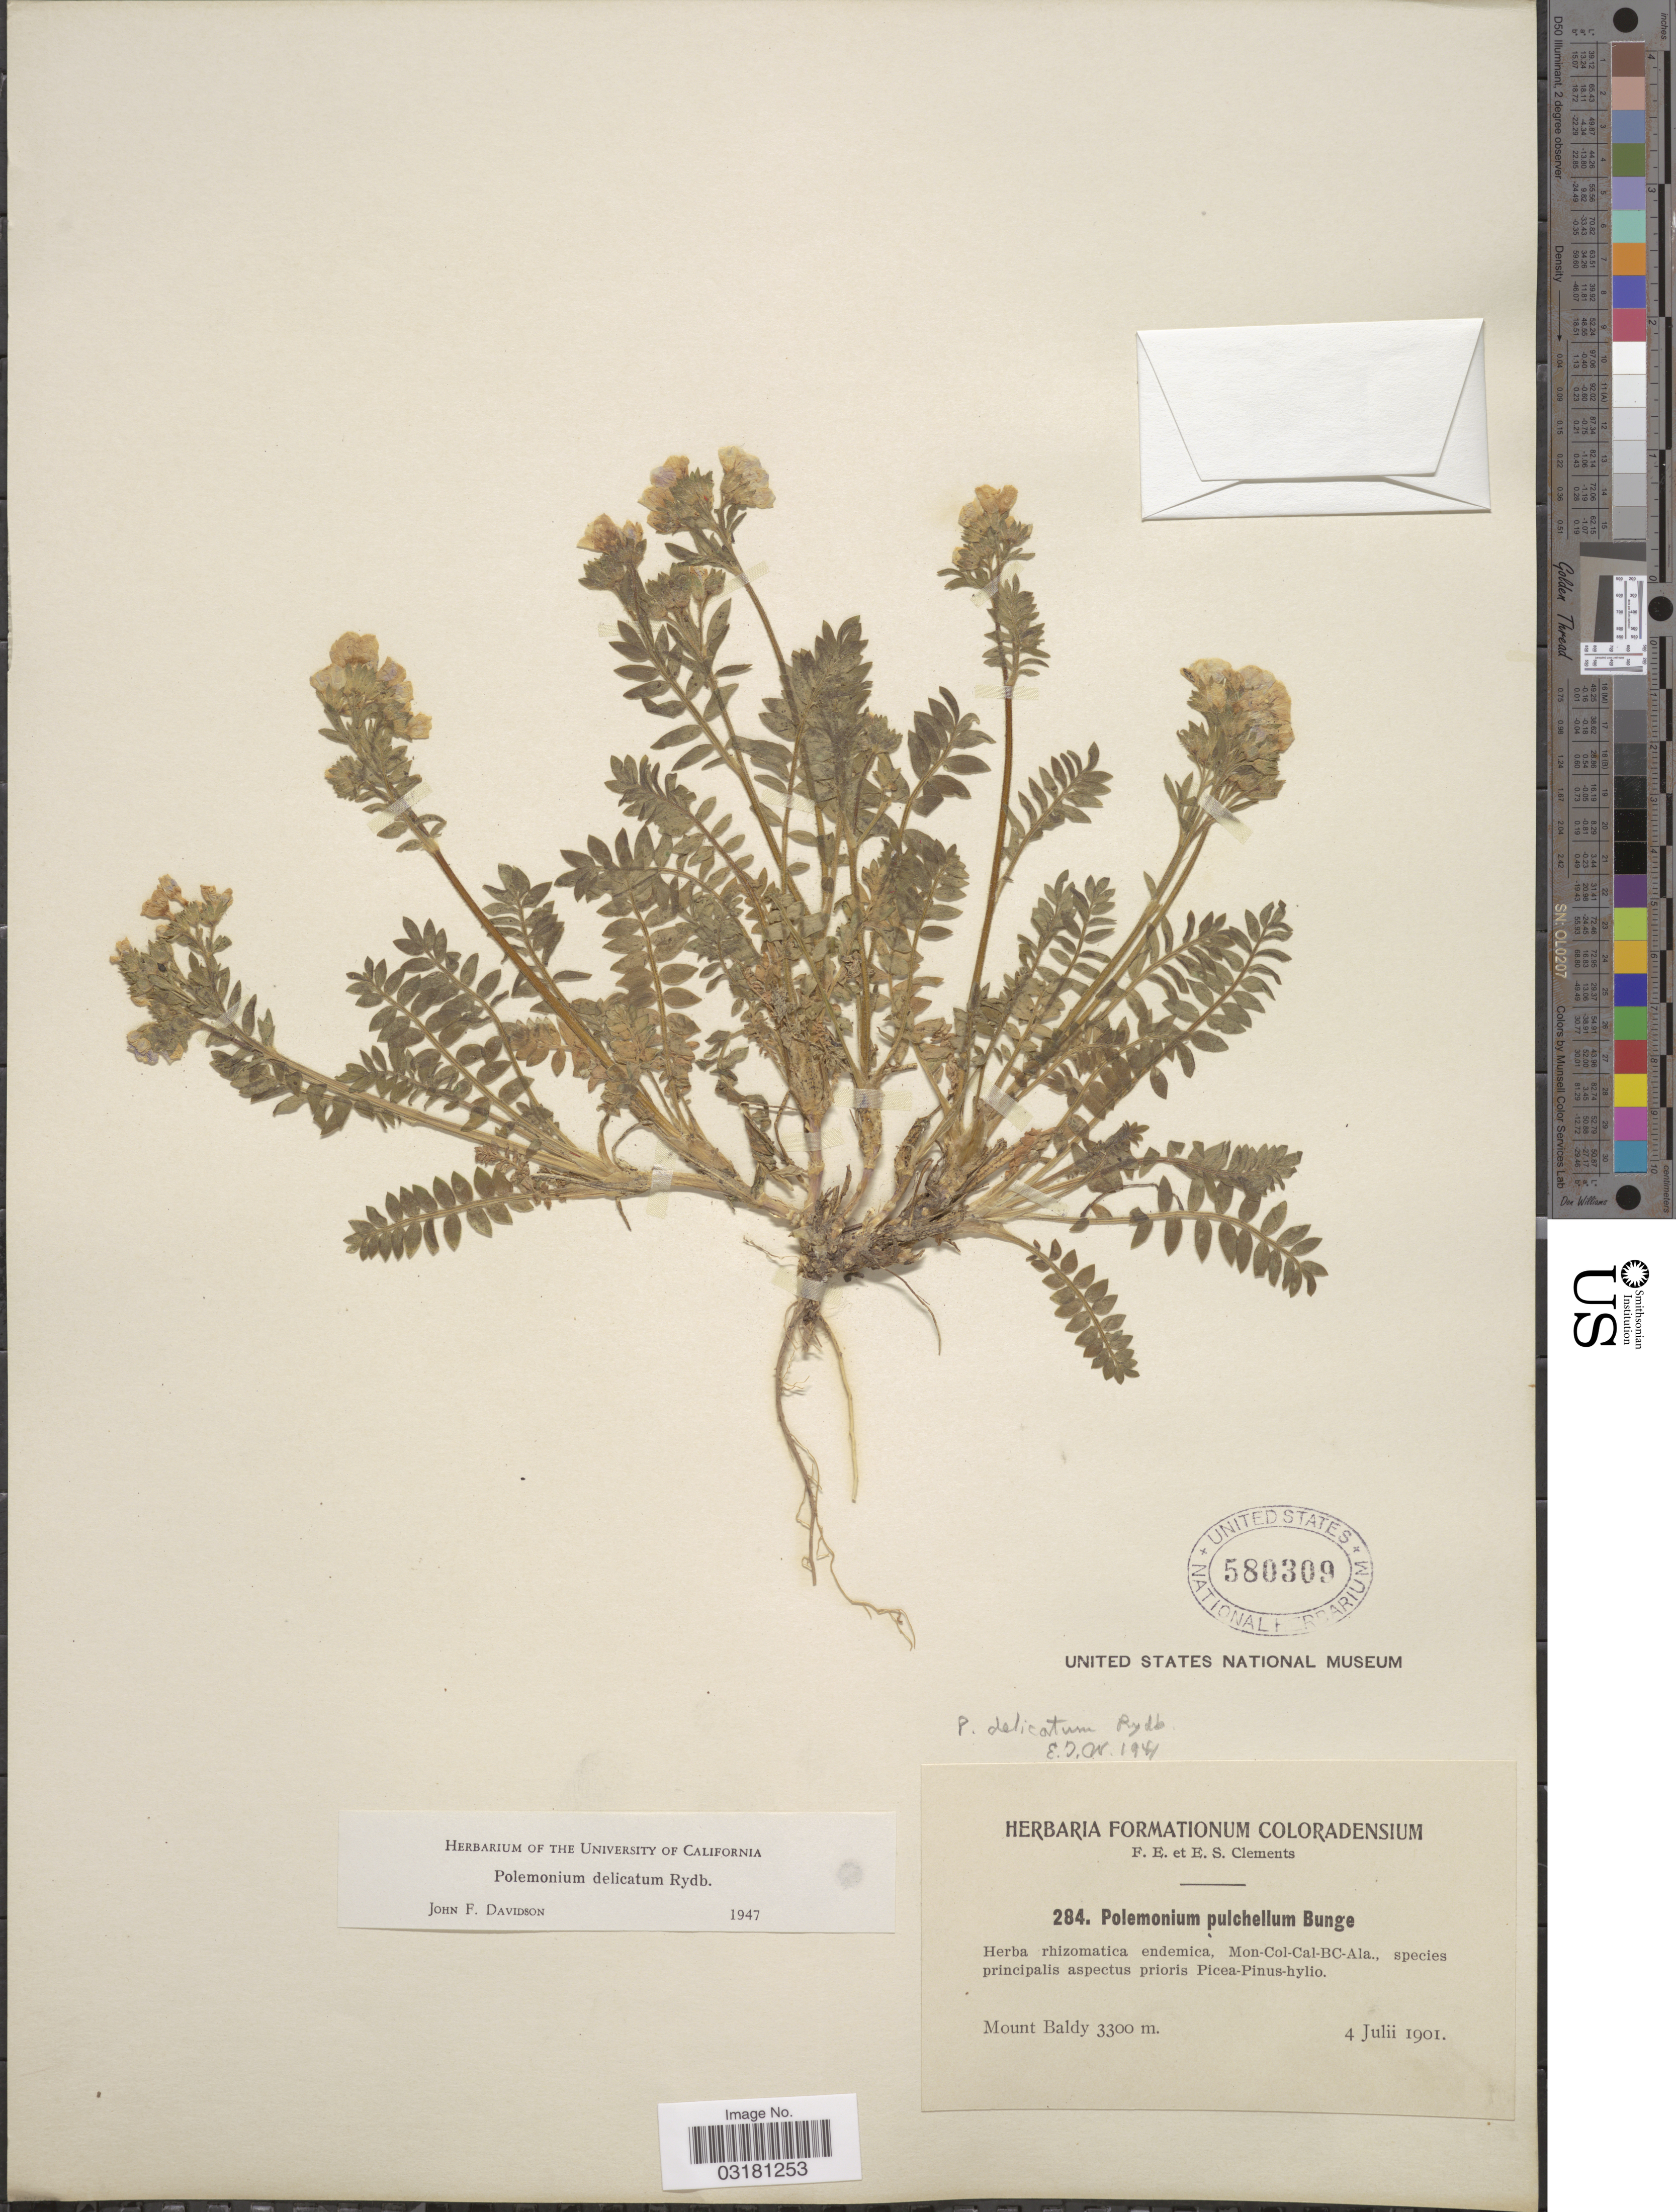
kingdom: Plantae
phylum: Tracheophyta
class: Magnoliopsida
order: Ericales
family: Polemoniaceae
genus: Polemonium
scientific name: Polemonium delicatum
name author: Rydb.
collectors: F. E. Clements & E. S. Clements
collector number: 284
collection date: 1901-07-04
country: United States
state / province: Colorado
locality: Mount Baldy.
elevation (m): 3300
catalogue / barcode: US 580309